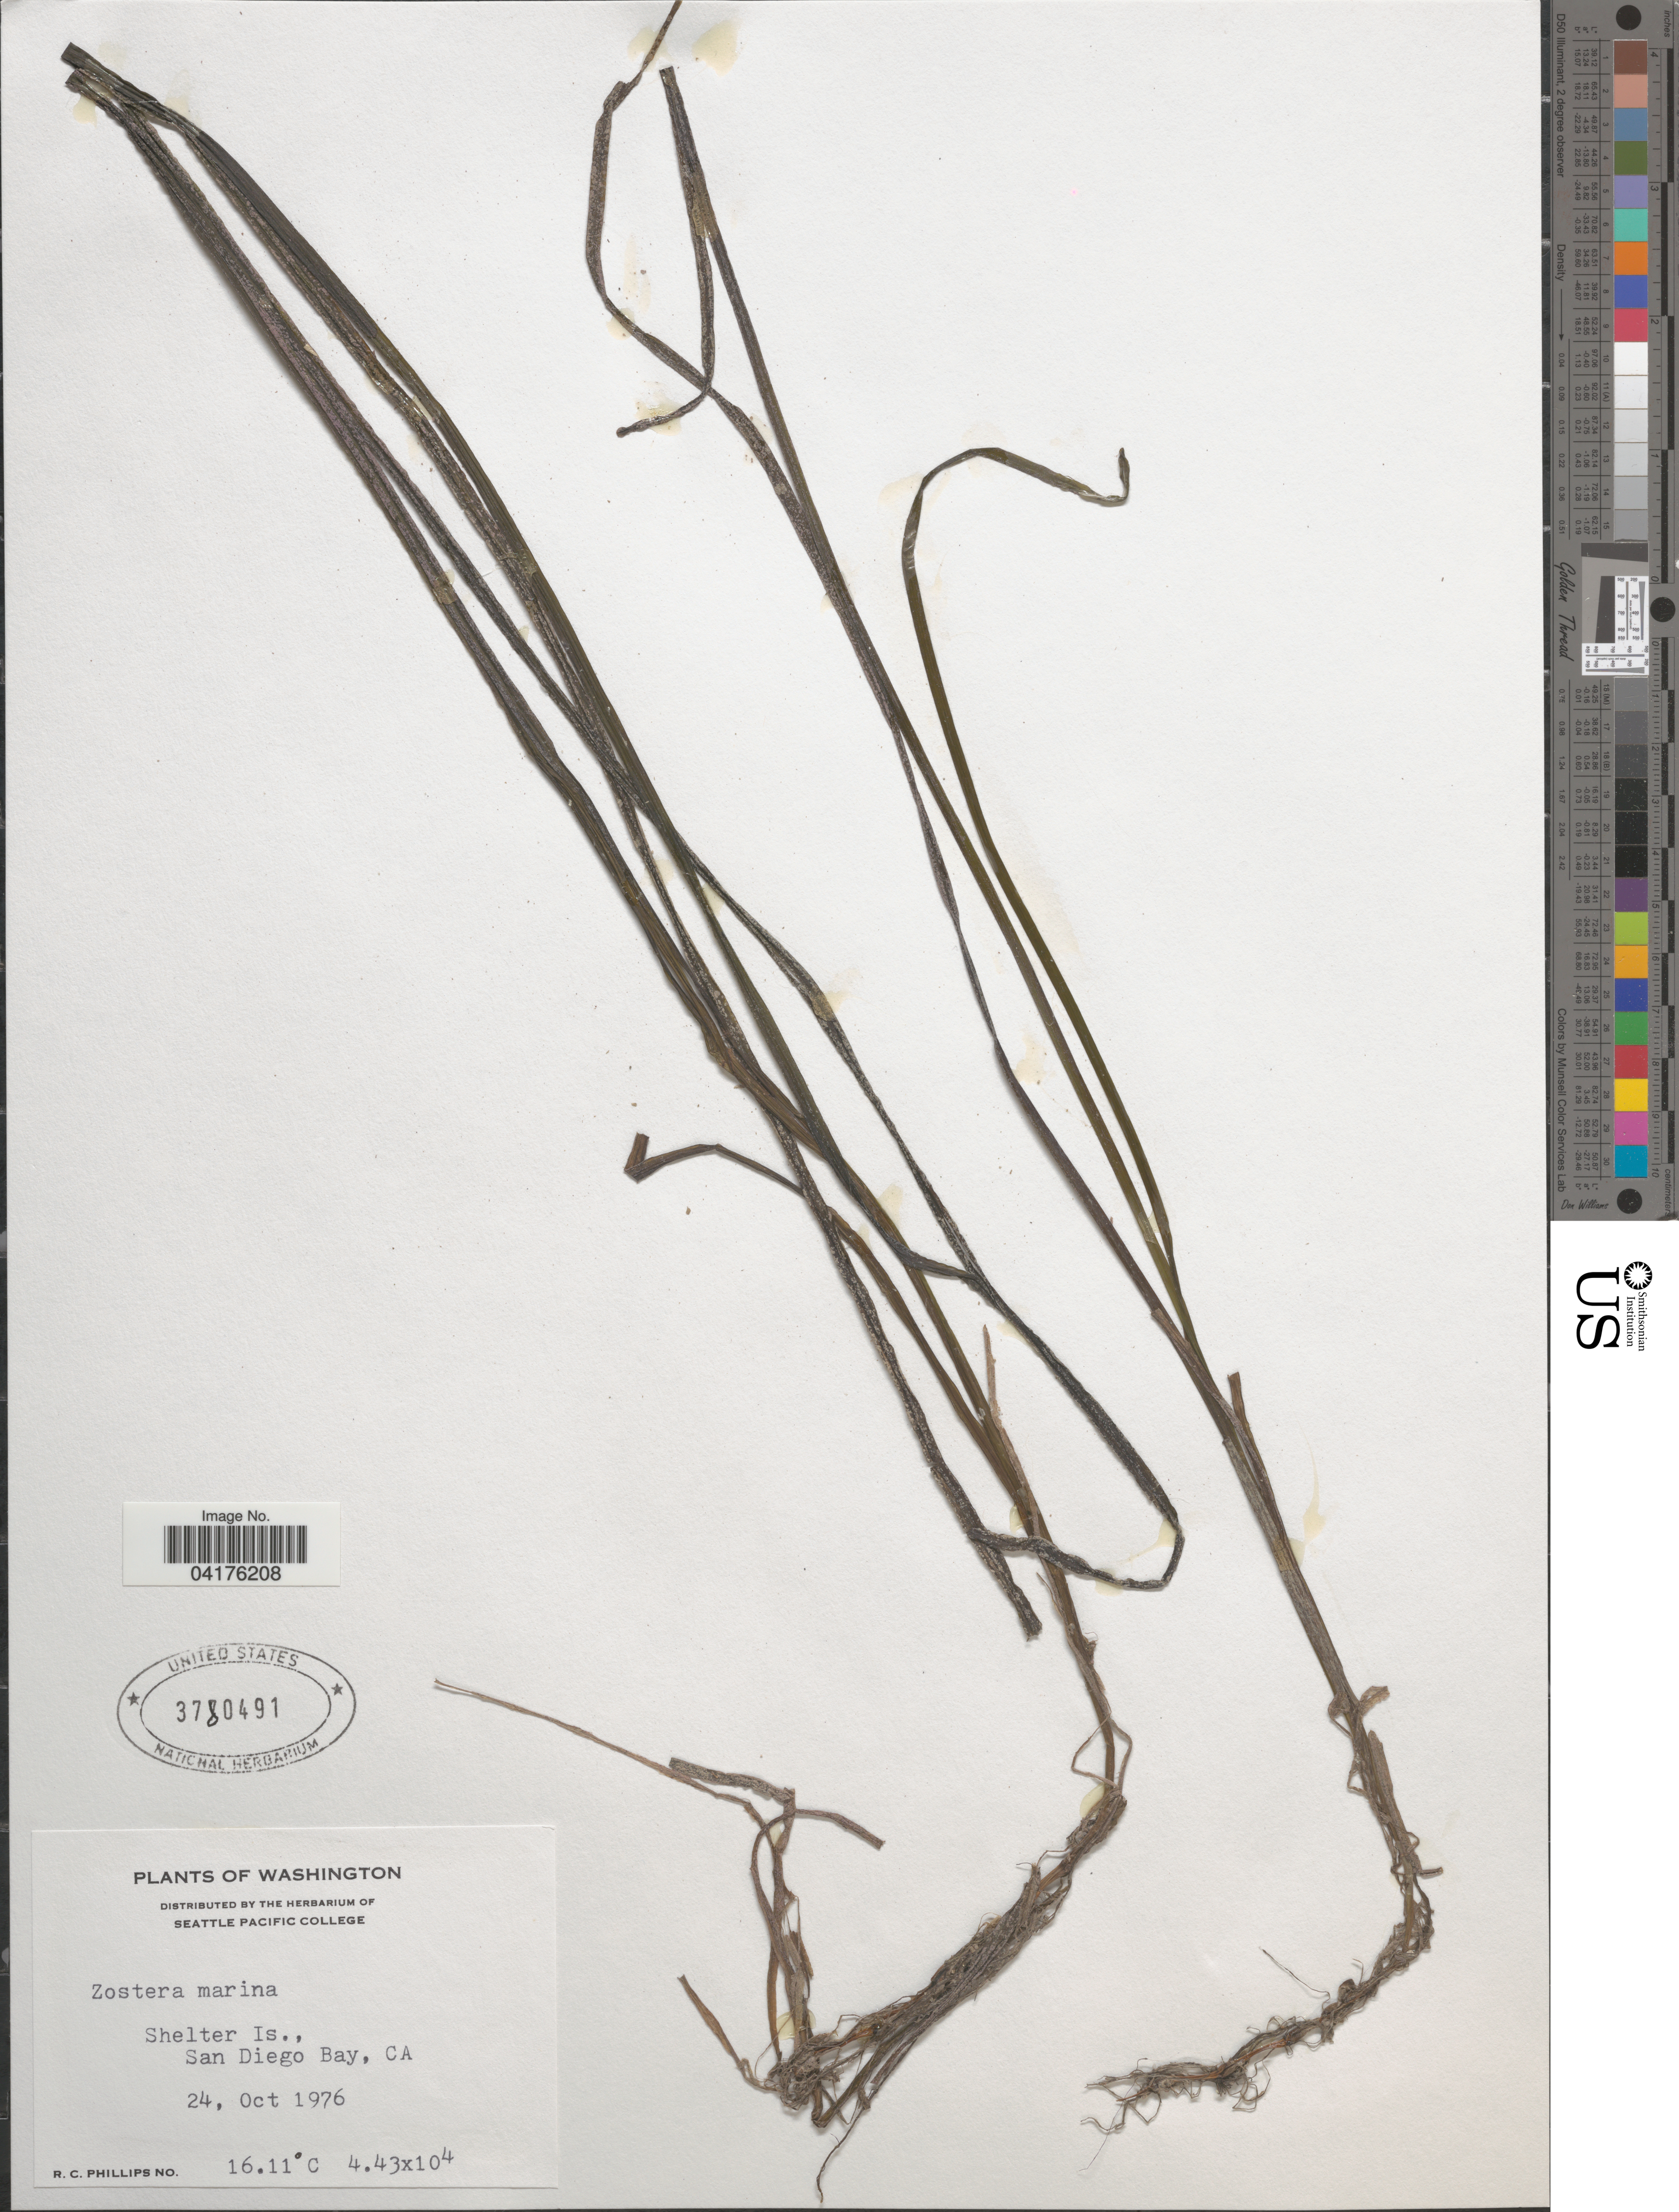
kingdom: Plantae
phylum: Tracheophyta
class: Liliopsida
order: Alismatales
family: Zosteraceae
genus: Zostera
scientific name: Zostera marina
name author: L.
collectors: R. C. Phillips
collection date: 1976-10-24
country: United States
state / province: California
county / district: San Diego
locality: Shelter Is., San Diego Bay.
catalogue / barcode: US 3780491